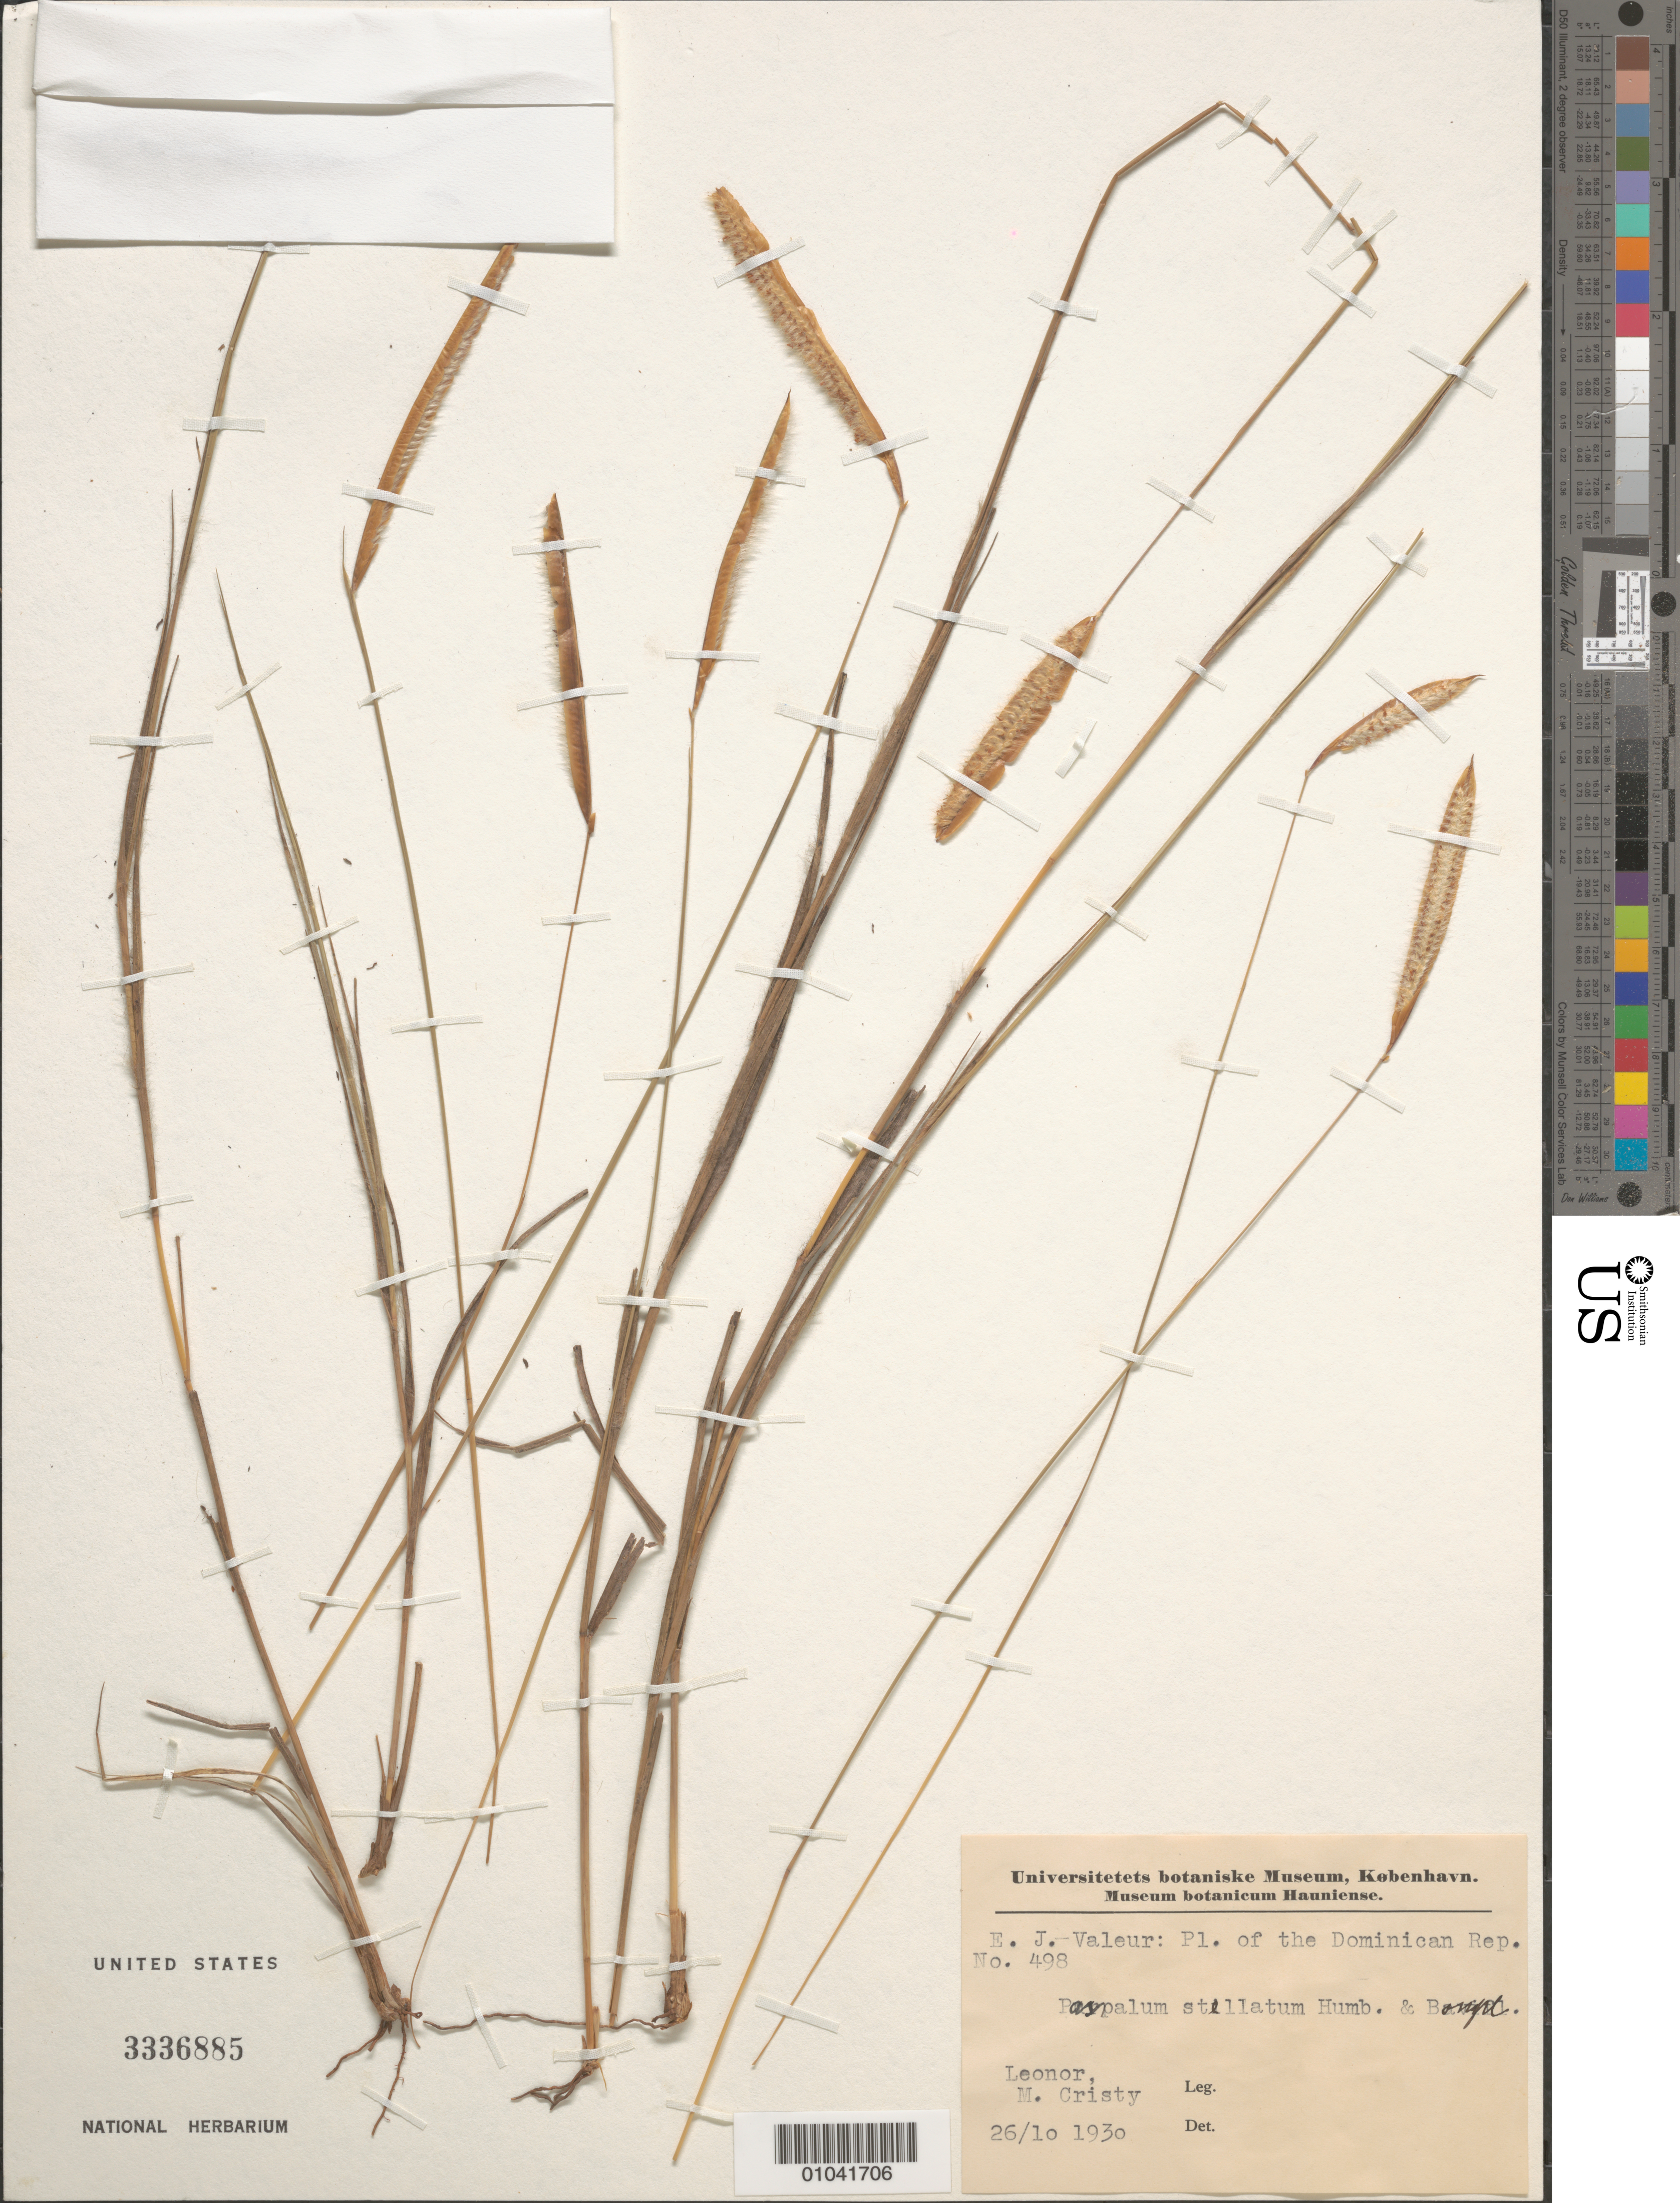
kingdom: Plantae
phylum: Tracheophyta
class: Liliopsida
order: Poales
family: Poaceae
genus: Paspalum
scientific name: Paspalum stellatum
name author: Humb. & Bonpl. ex Flüggé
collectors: E. Valeur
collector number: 498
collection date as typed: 26 Oct 1930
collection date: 1930-10-26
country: Dominican Republic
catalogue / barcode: US 3336885